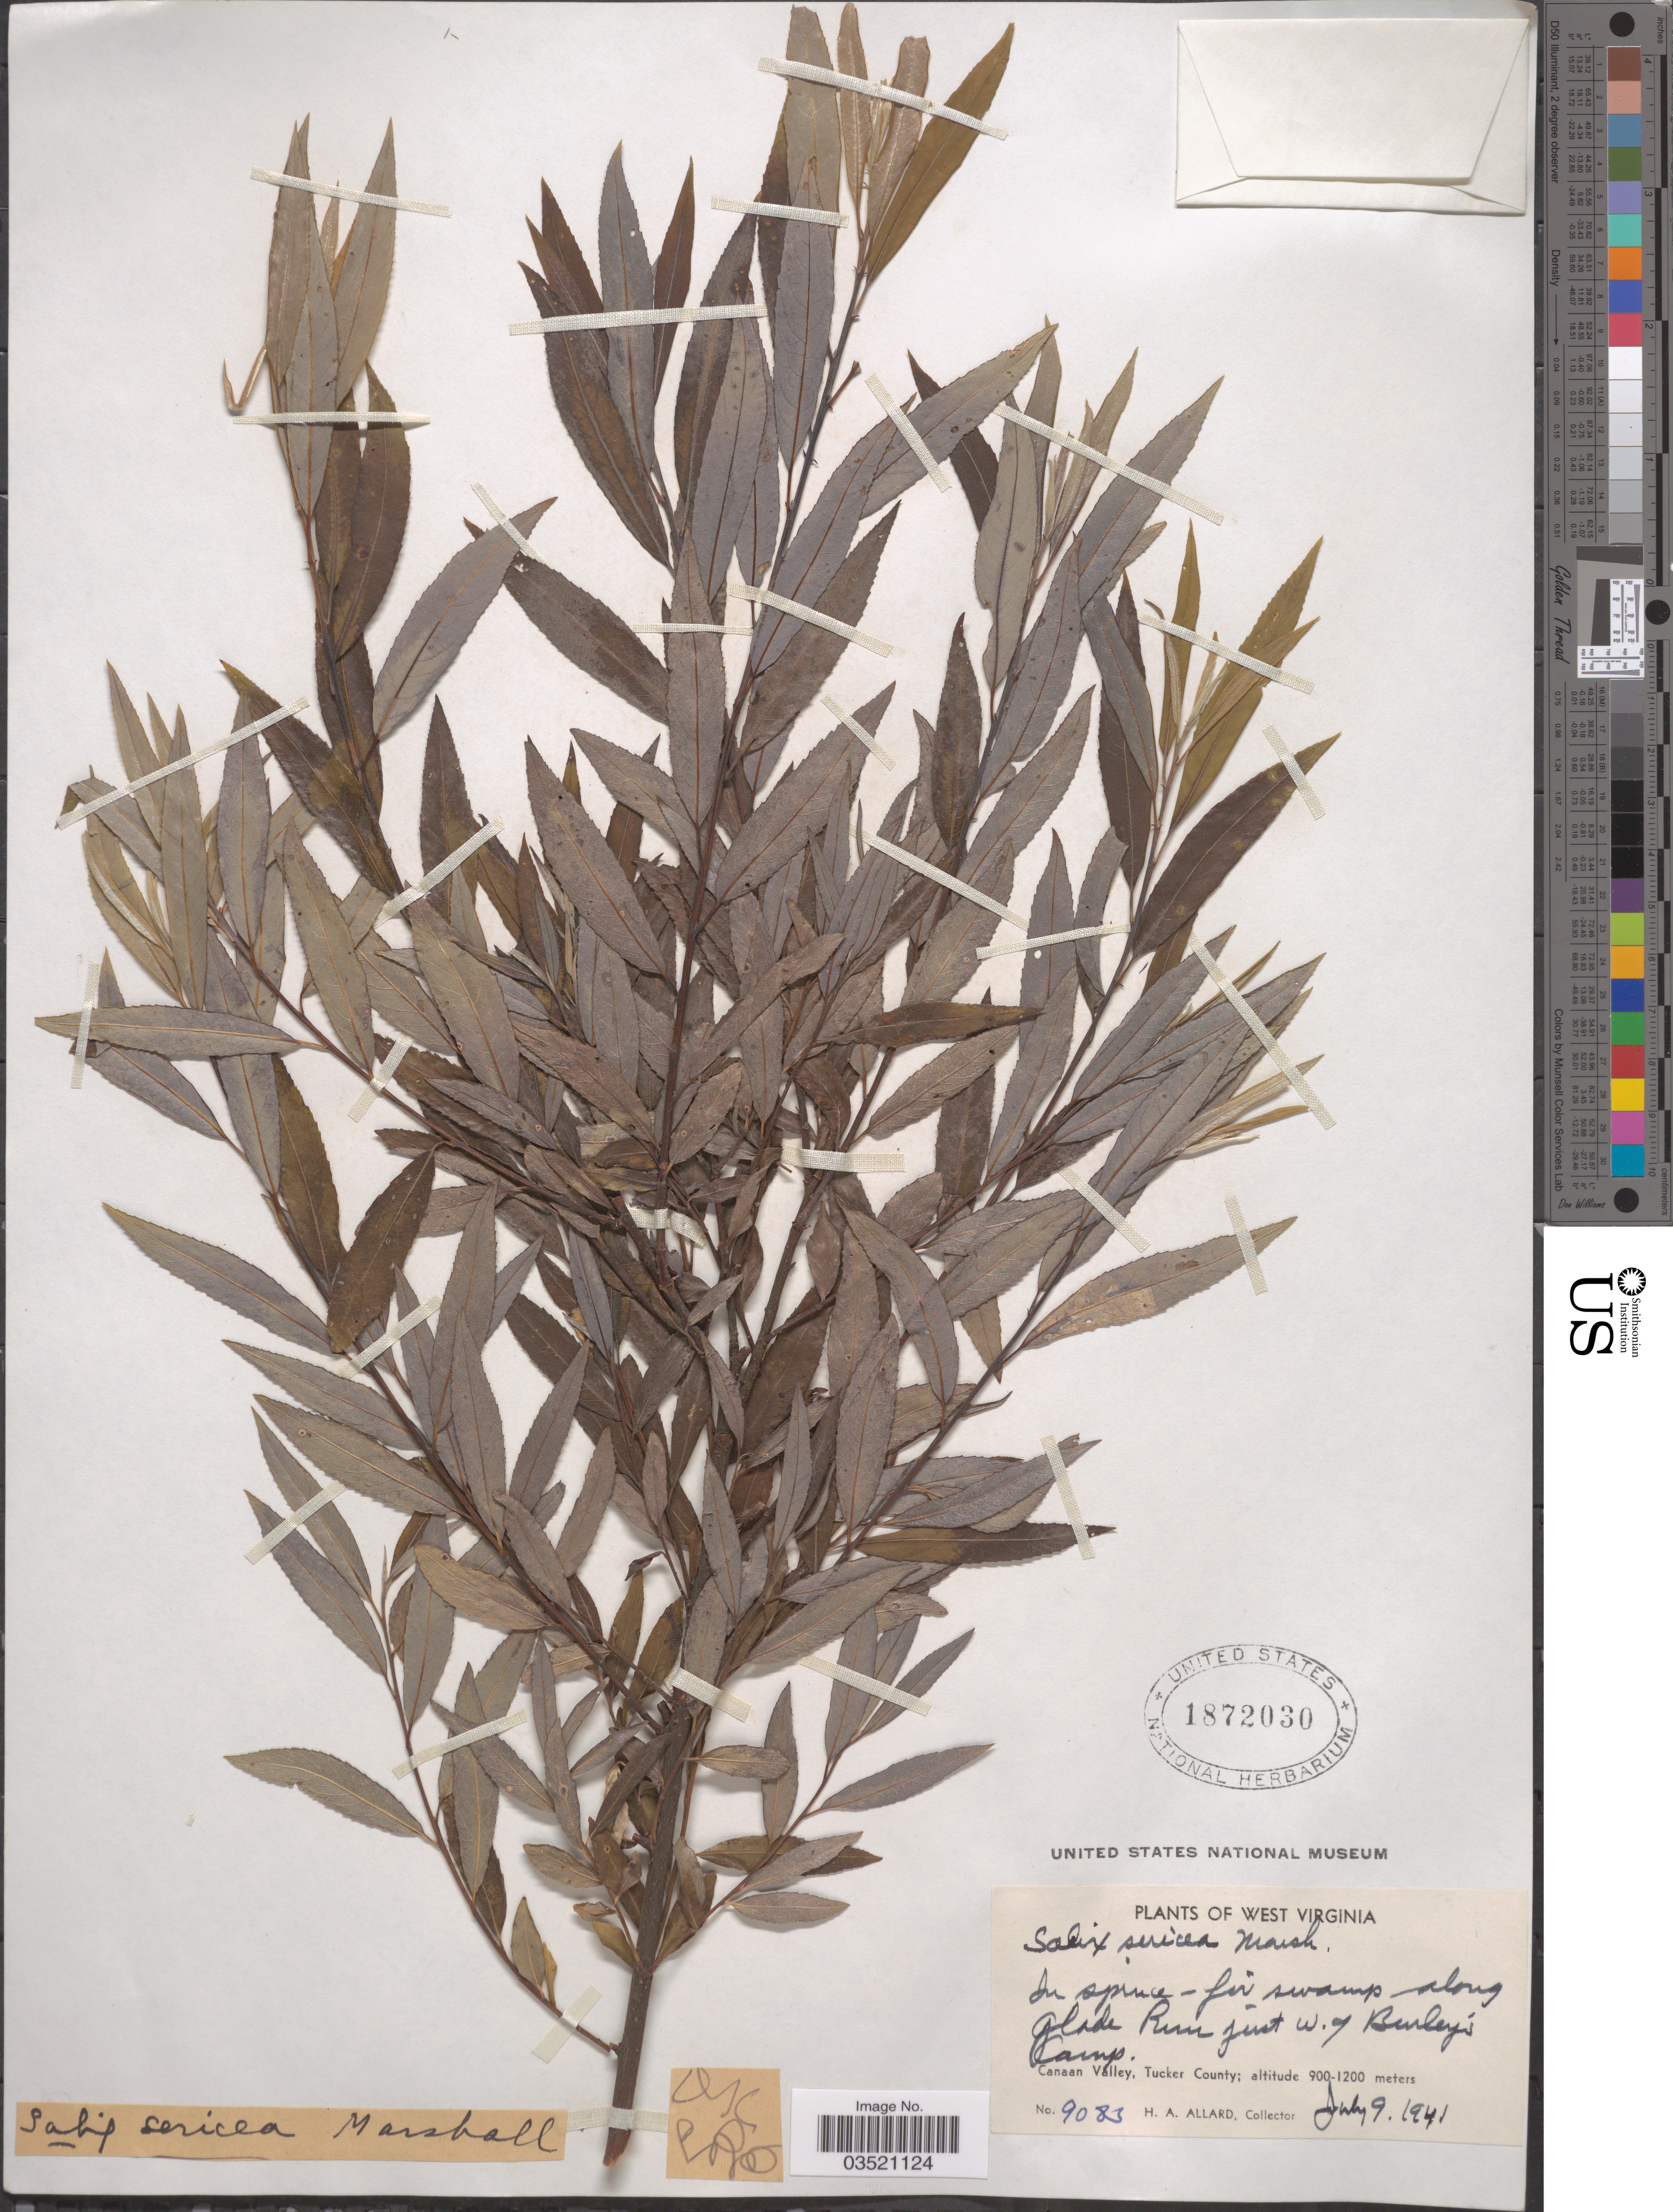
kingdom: Plantae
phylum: Tracheophyta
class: Magnoliopsida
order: Malpighiales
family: Salicaceae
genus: Salix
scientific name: Salix sericea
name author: Marshall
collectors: H. A. Allard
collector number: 9083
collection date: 1941-07-09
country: United States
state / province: West Virginia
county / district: Tucker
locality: I spruce-fir swamp along Glade Run just w. of Burley's Camp. Canaan Valley, Tucker County.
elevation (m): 900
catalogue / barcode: US 1872030